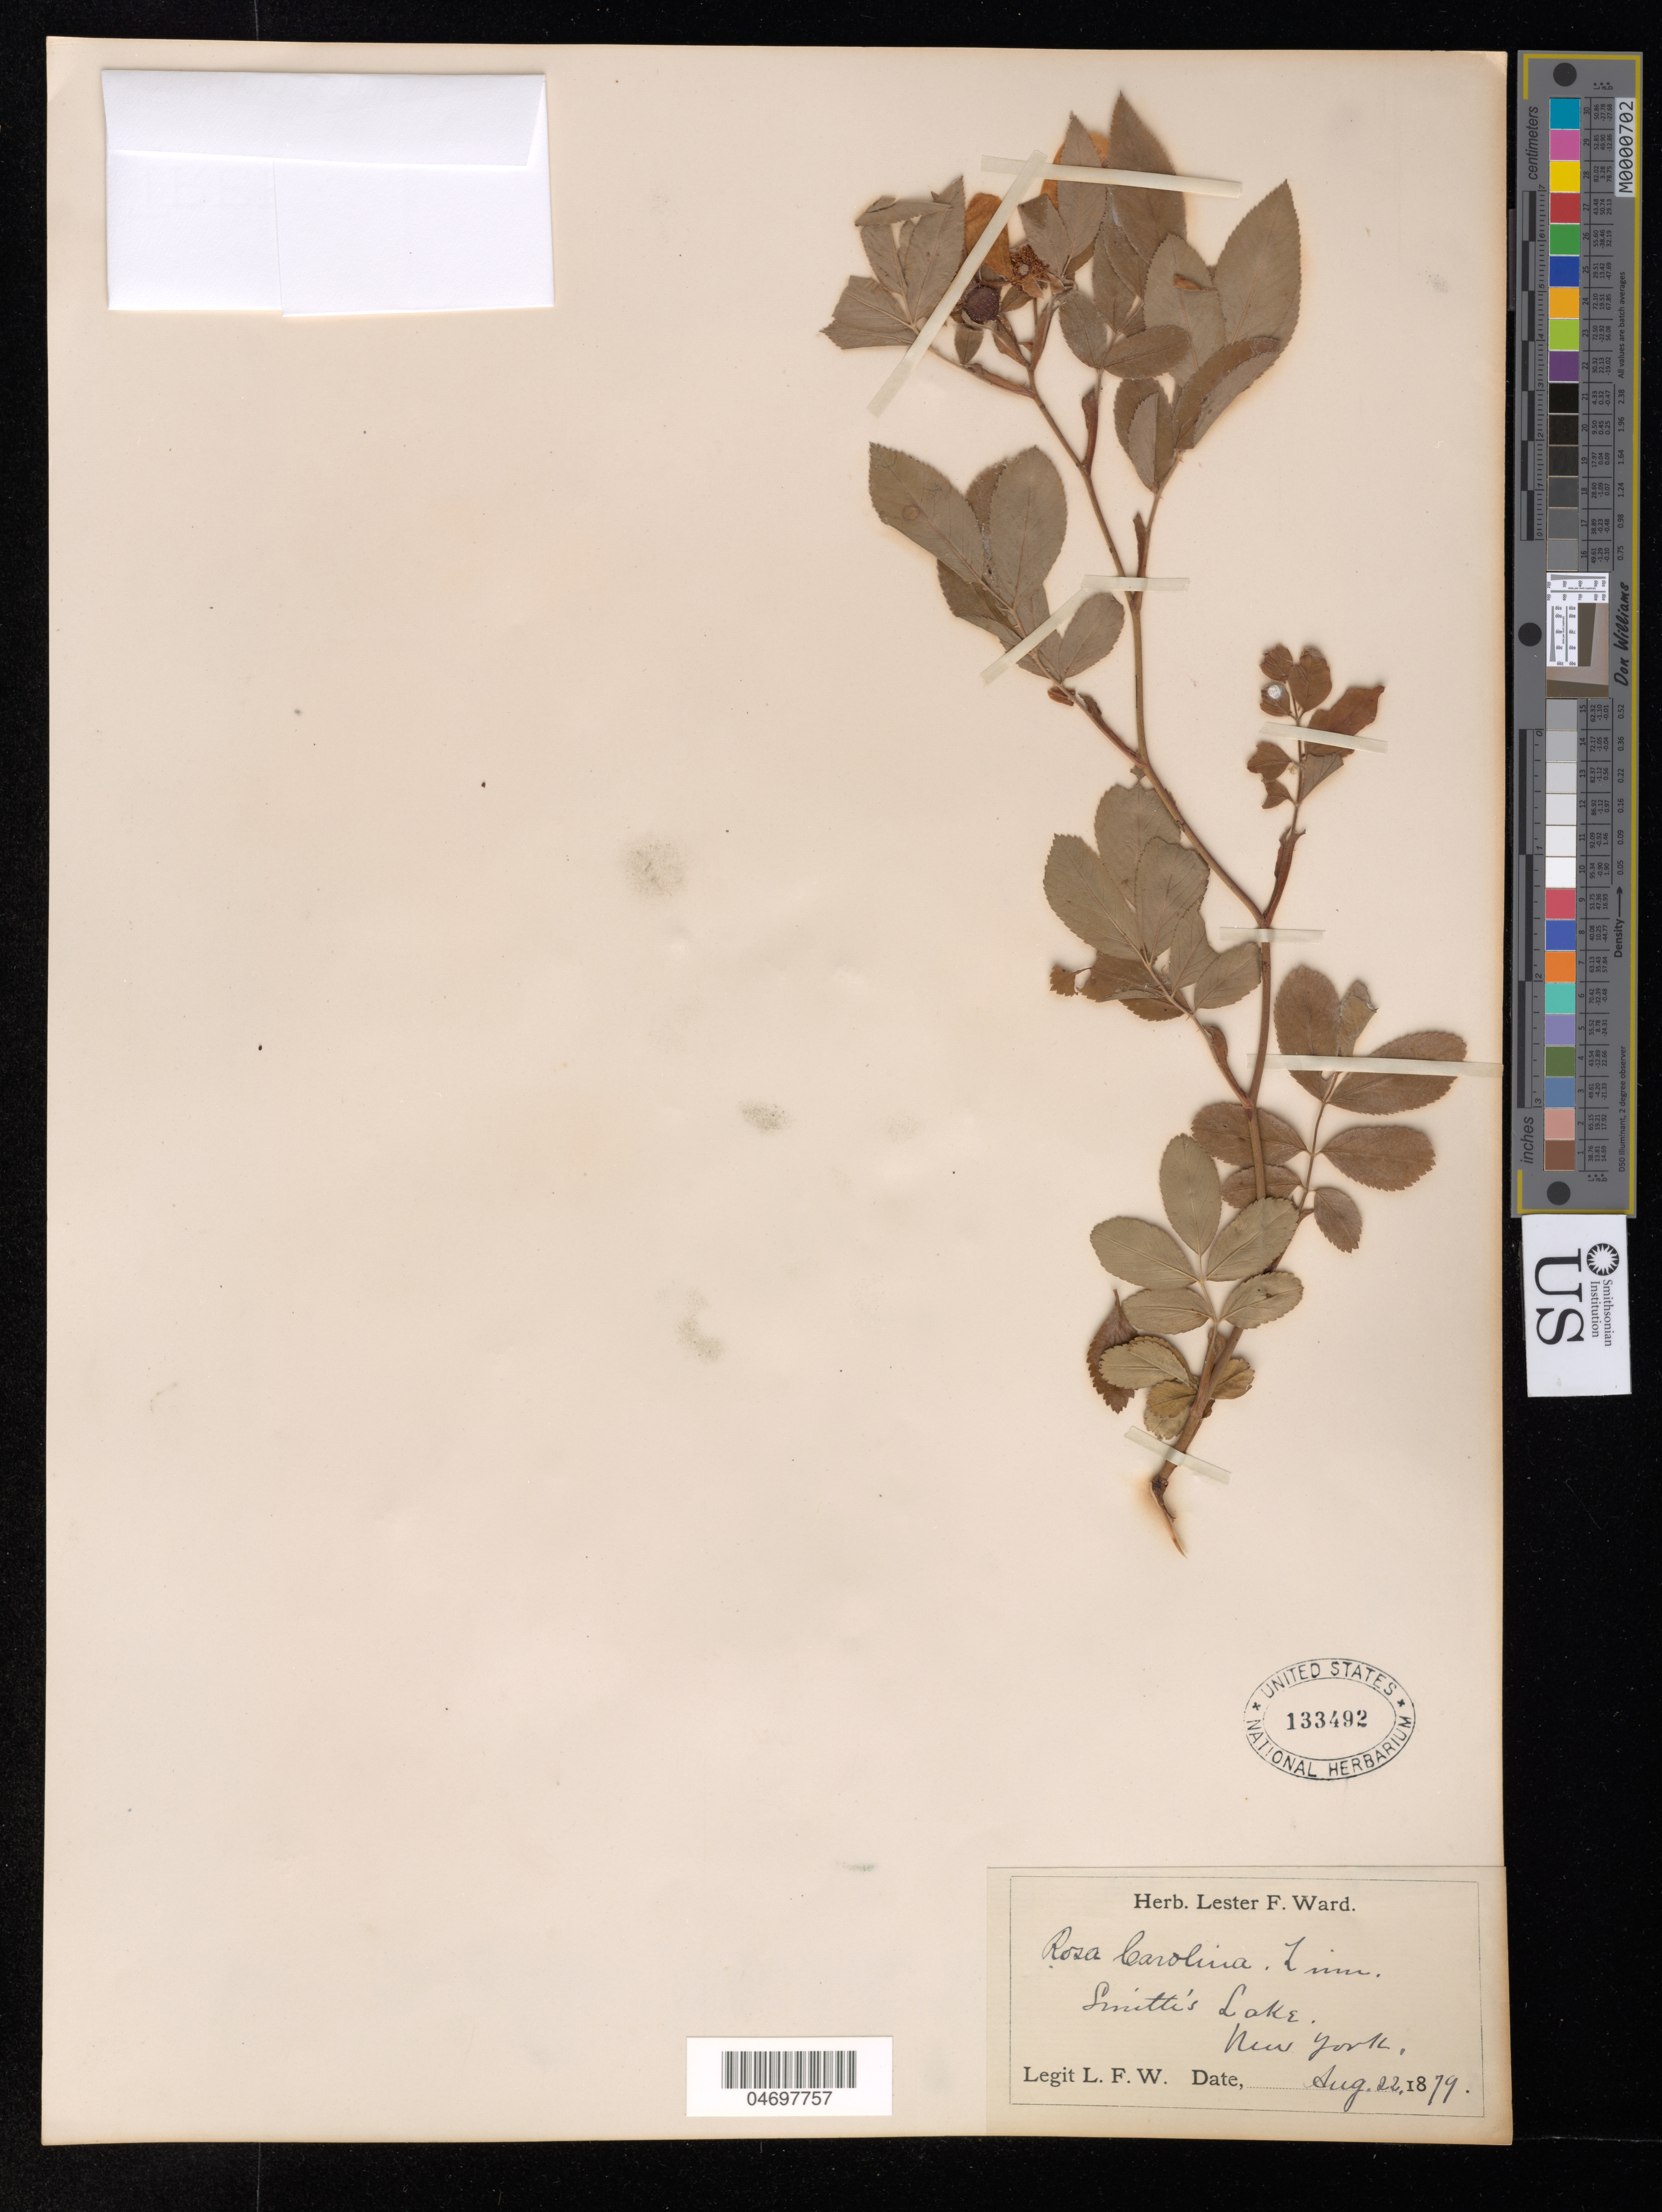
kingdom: Plantae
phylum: Tracheophyta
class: Magnoliopsida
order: Rosales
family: Rosaceae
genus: Rosa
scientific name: Rosa carolina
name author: L.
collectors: L. Ward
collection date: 1879-08-22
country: United States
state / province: New York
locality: Smith's Lake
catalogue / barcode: US 133492